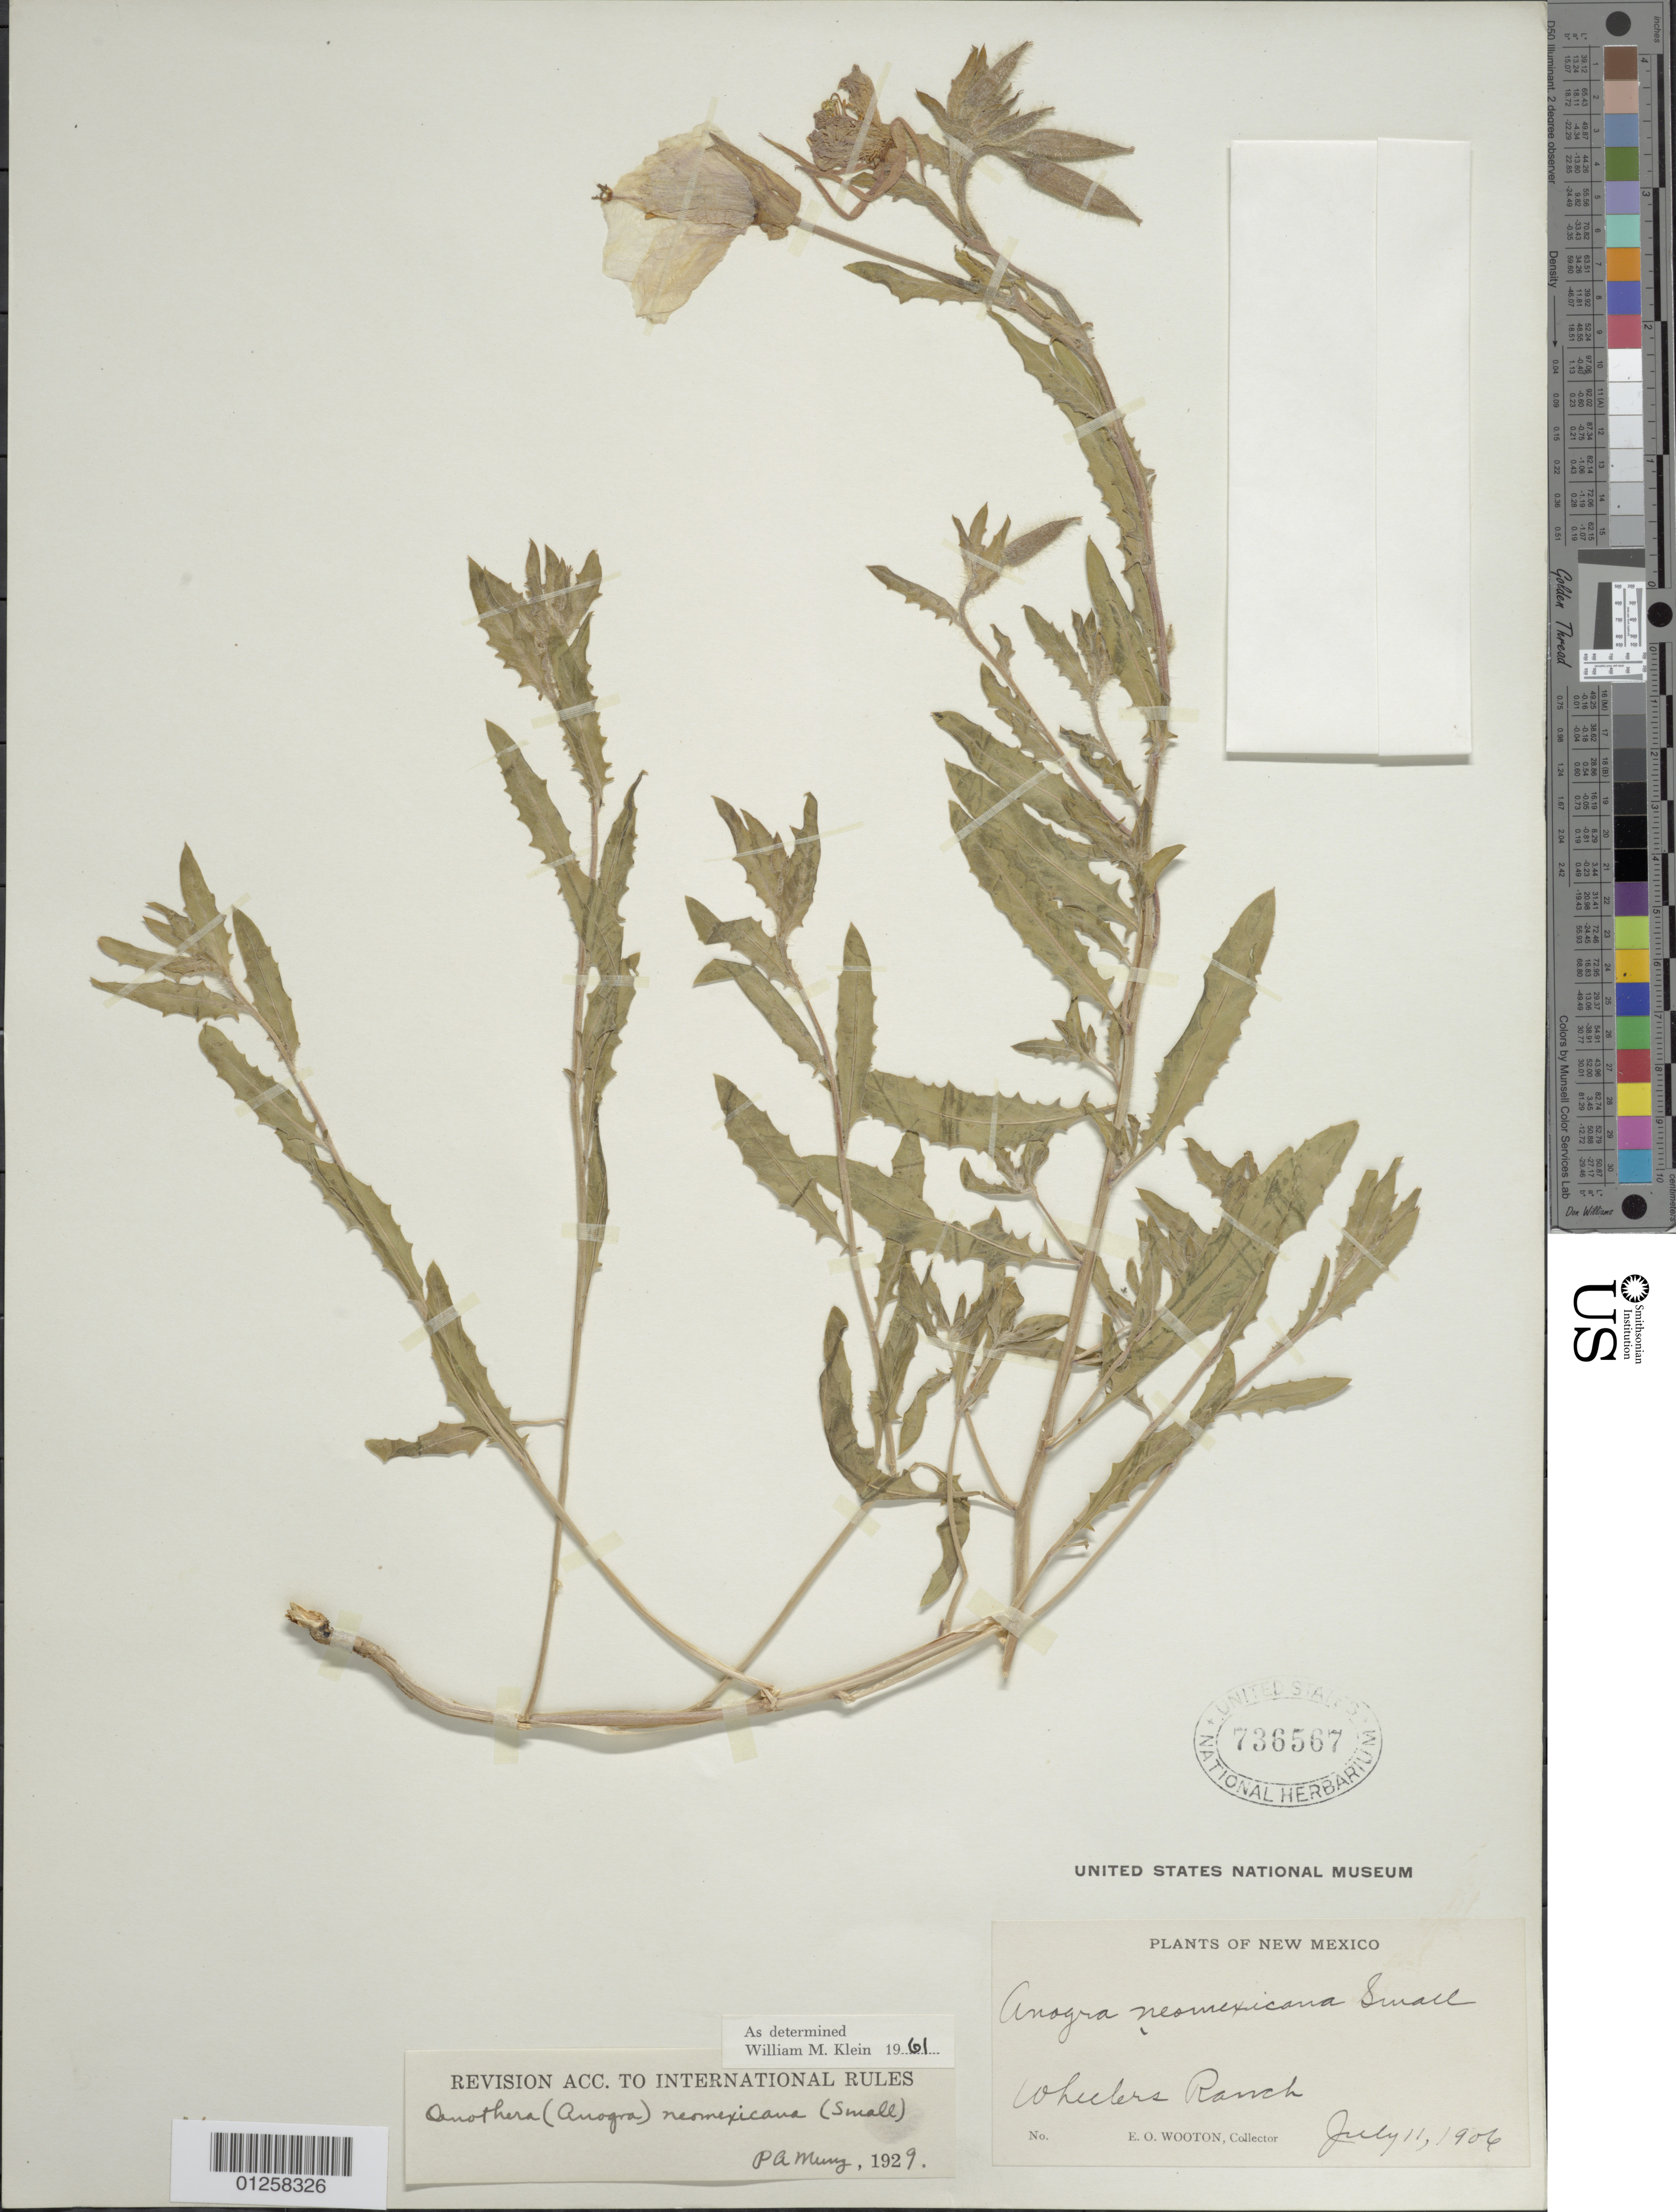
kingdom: Plantae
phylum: Tracheophyta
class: Magnoliopsida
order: Myrtales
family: Onagraceae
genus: Oenothera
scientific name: Oenothera neomexicana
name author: (Small) Munz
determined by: Klein, W. M.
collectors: E. O. Wooton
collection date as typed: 11 Jul 1906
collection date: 1906-07-11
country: United States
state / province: New Mexico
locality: Wheeler's Ranch.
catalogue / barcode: US 736567